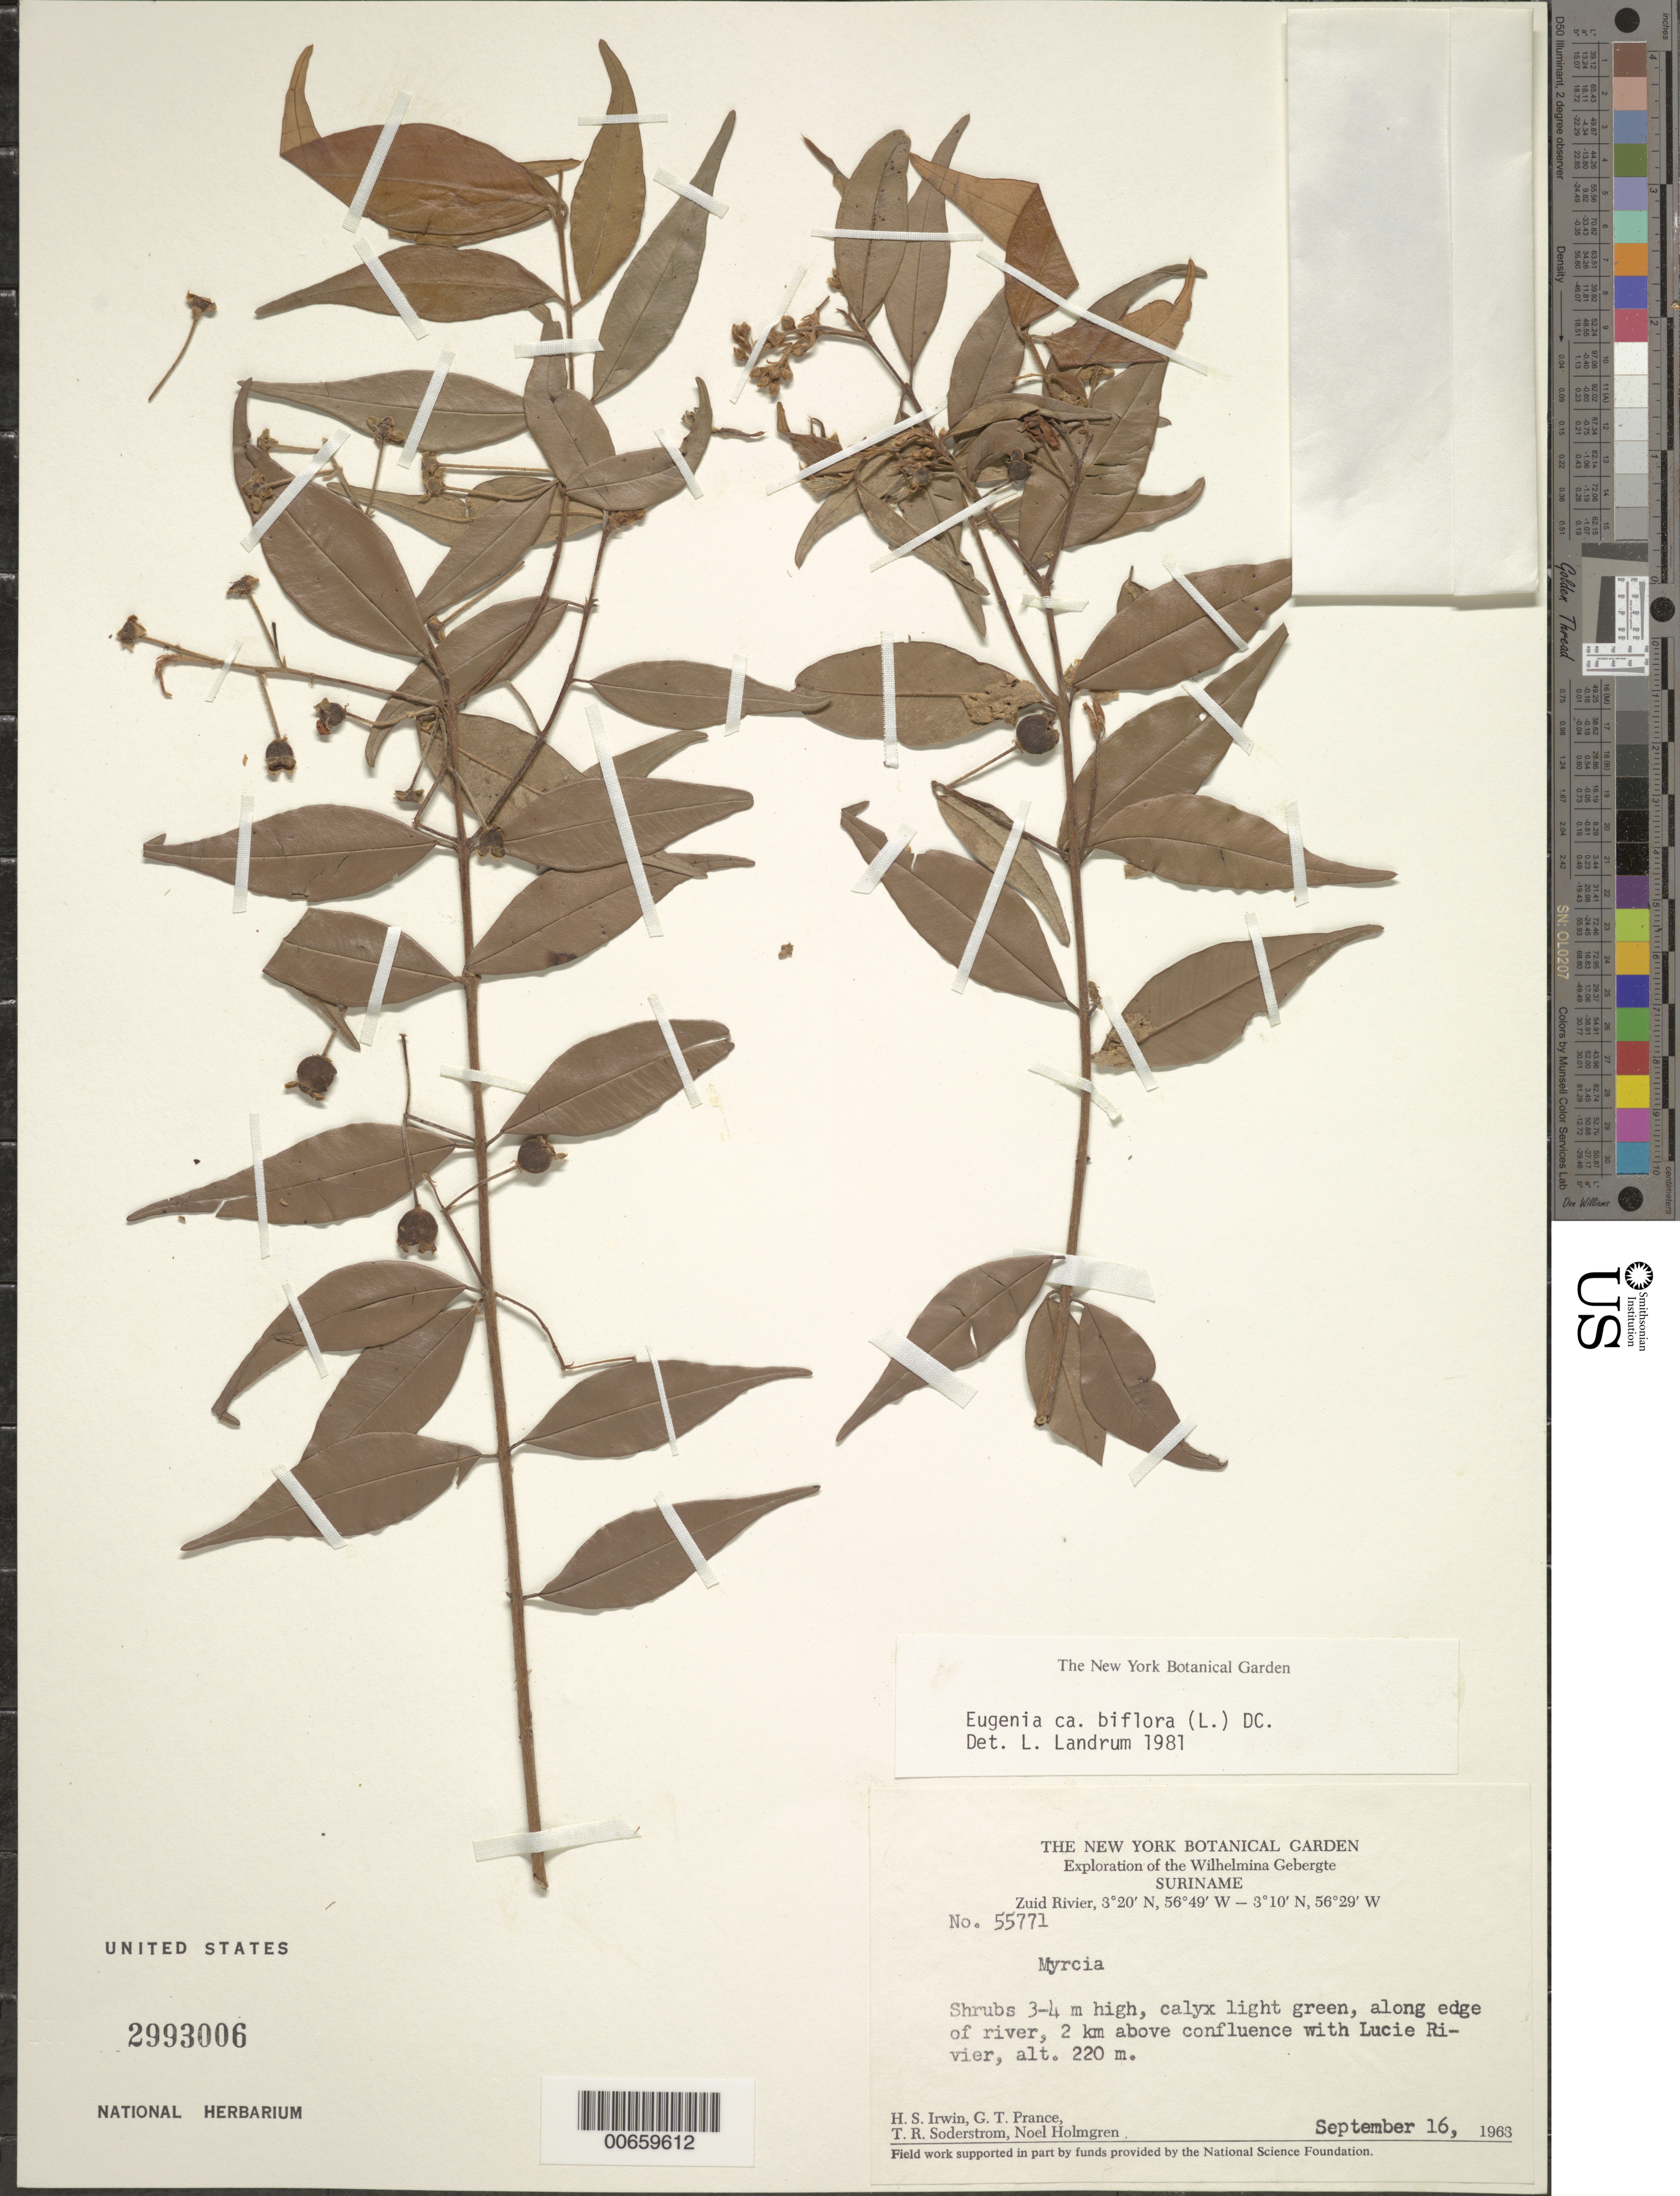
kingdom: Plantae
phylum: Tracheophyta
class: Magnoliopsida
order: Myrtales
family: Myrtaceae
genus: Eugenia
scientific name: Eugenia biflora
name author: (L.) DC.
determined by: Landrum, L. R.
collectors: H. Irwin, G. T. Prance, T. R. Soderstrom & N. H. Holmgren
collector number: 55771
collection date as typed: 16-Sep-63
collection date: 1963-09-16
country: Suriname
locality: Zuid River, 2 km above confluence with Lucie R., Wilhelmina Gebergte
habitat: Along edge of river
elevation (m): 220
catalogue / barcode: US 2993006